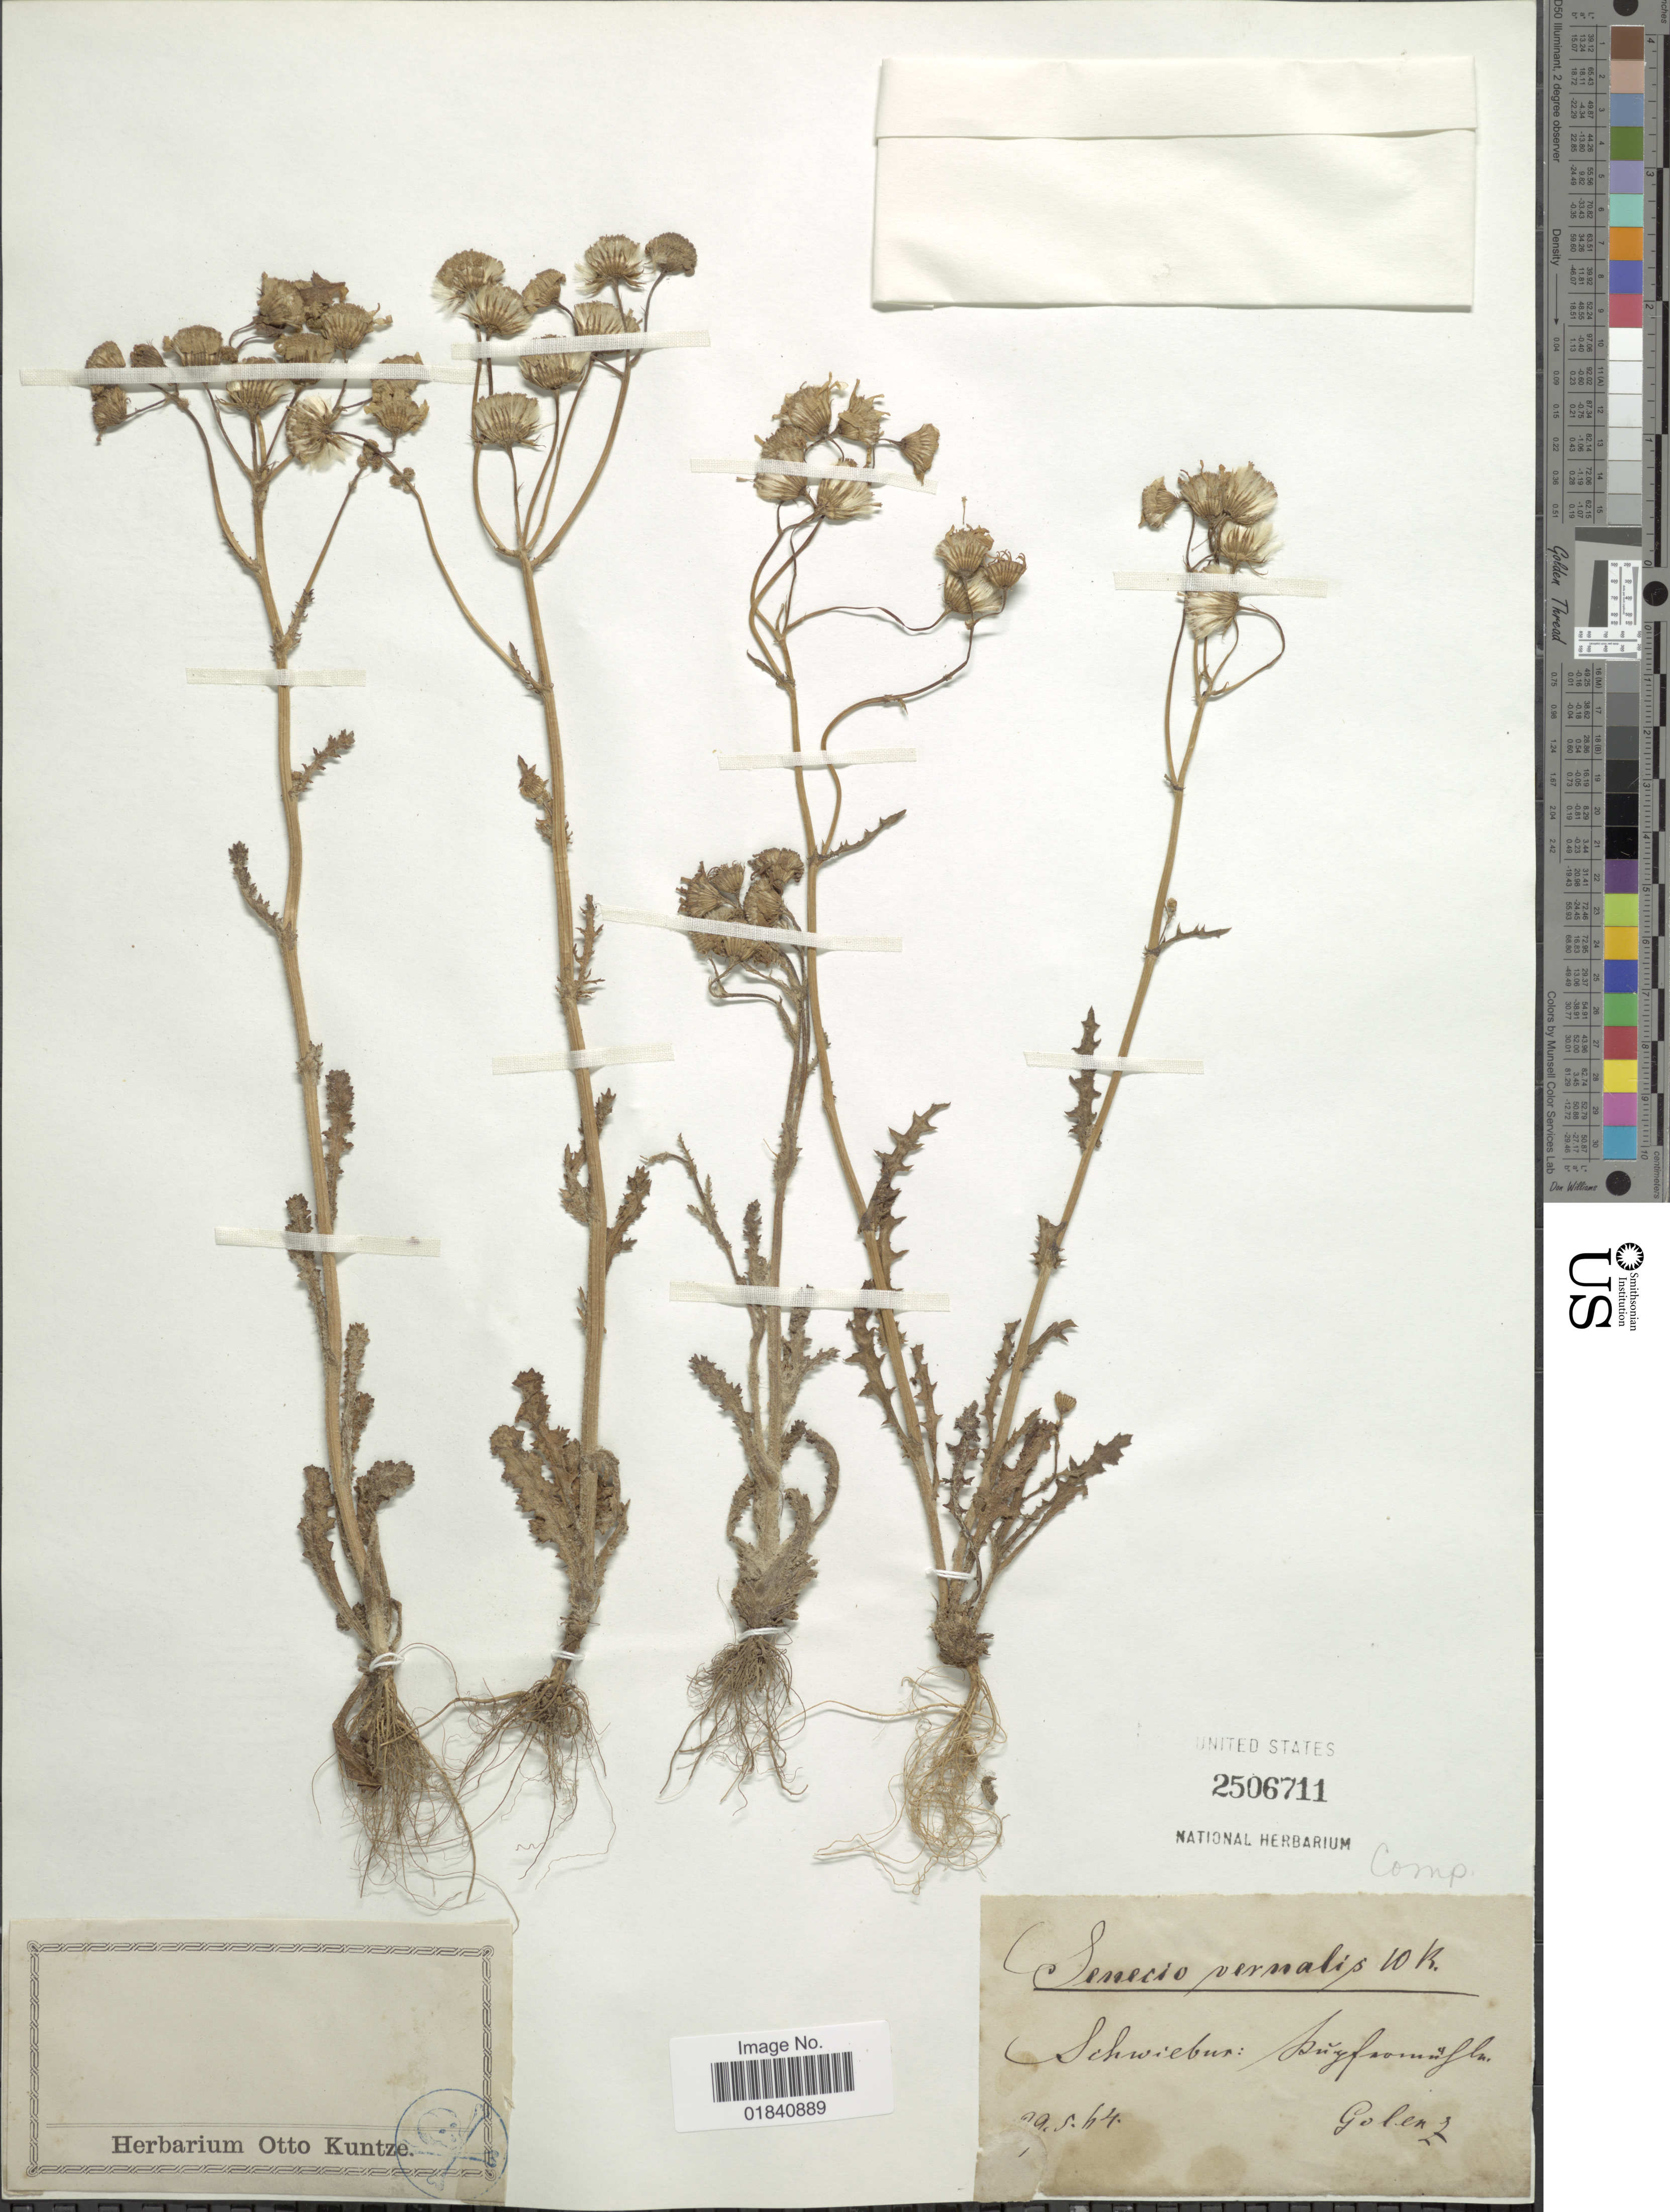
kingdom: Plantae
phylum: Tracheophyta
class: Magnoliopsida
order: Asterales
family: Asteraceae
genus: Senecio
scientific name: Senecio leucanthemifolius subsp. vernalis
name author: (Waldst. & Kit.) Greuter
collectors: -. Golenz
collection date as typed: Transcribed d/m/y: 29/5/64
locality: Schwiebur: puyfnornnfln [interpreted]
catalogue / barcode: US 2506711